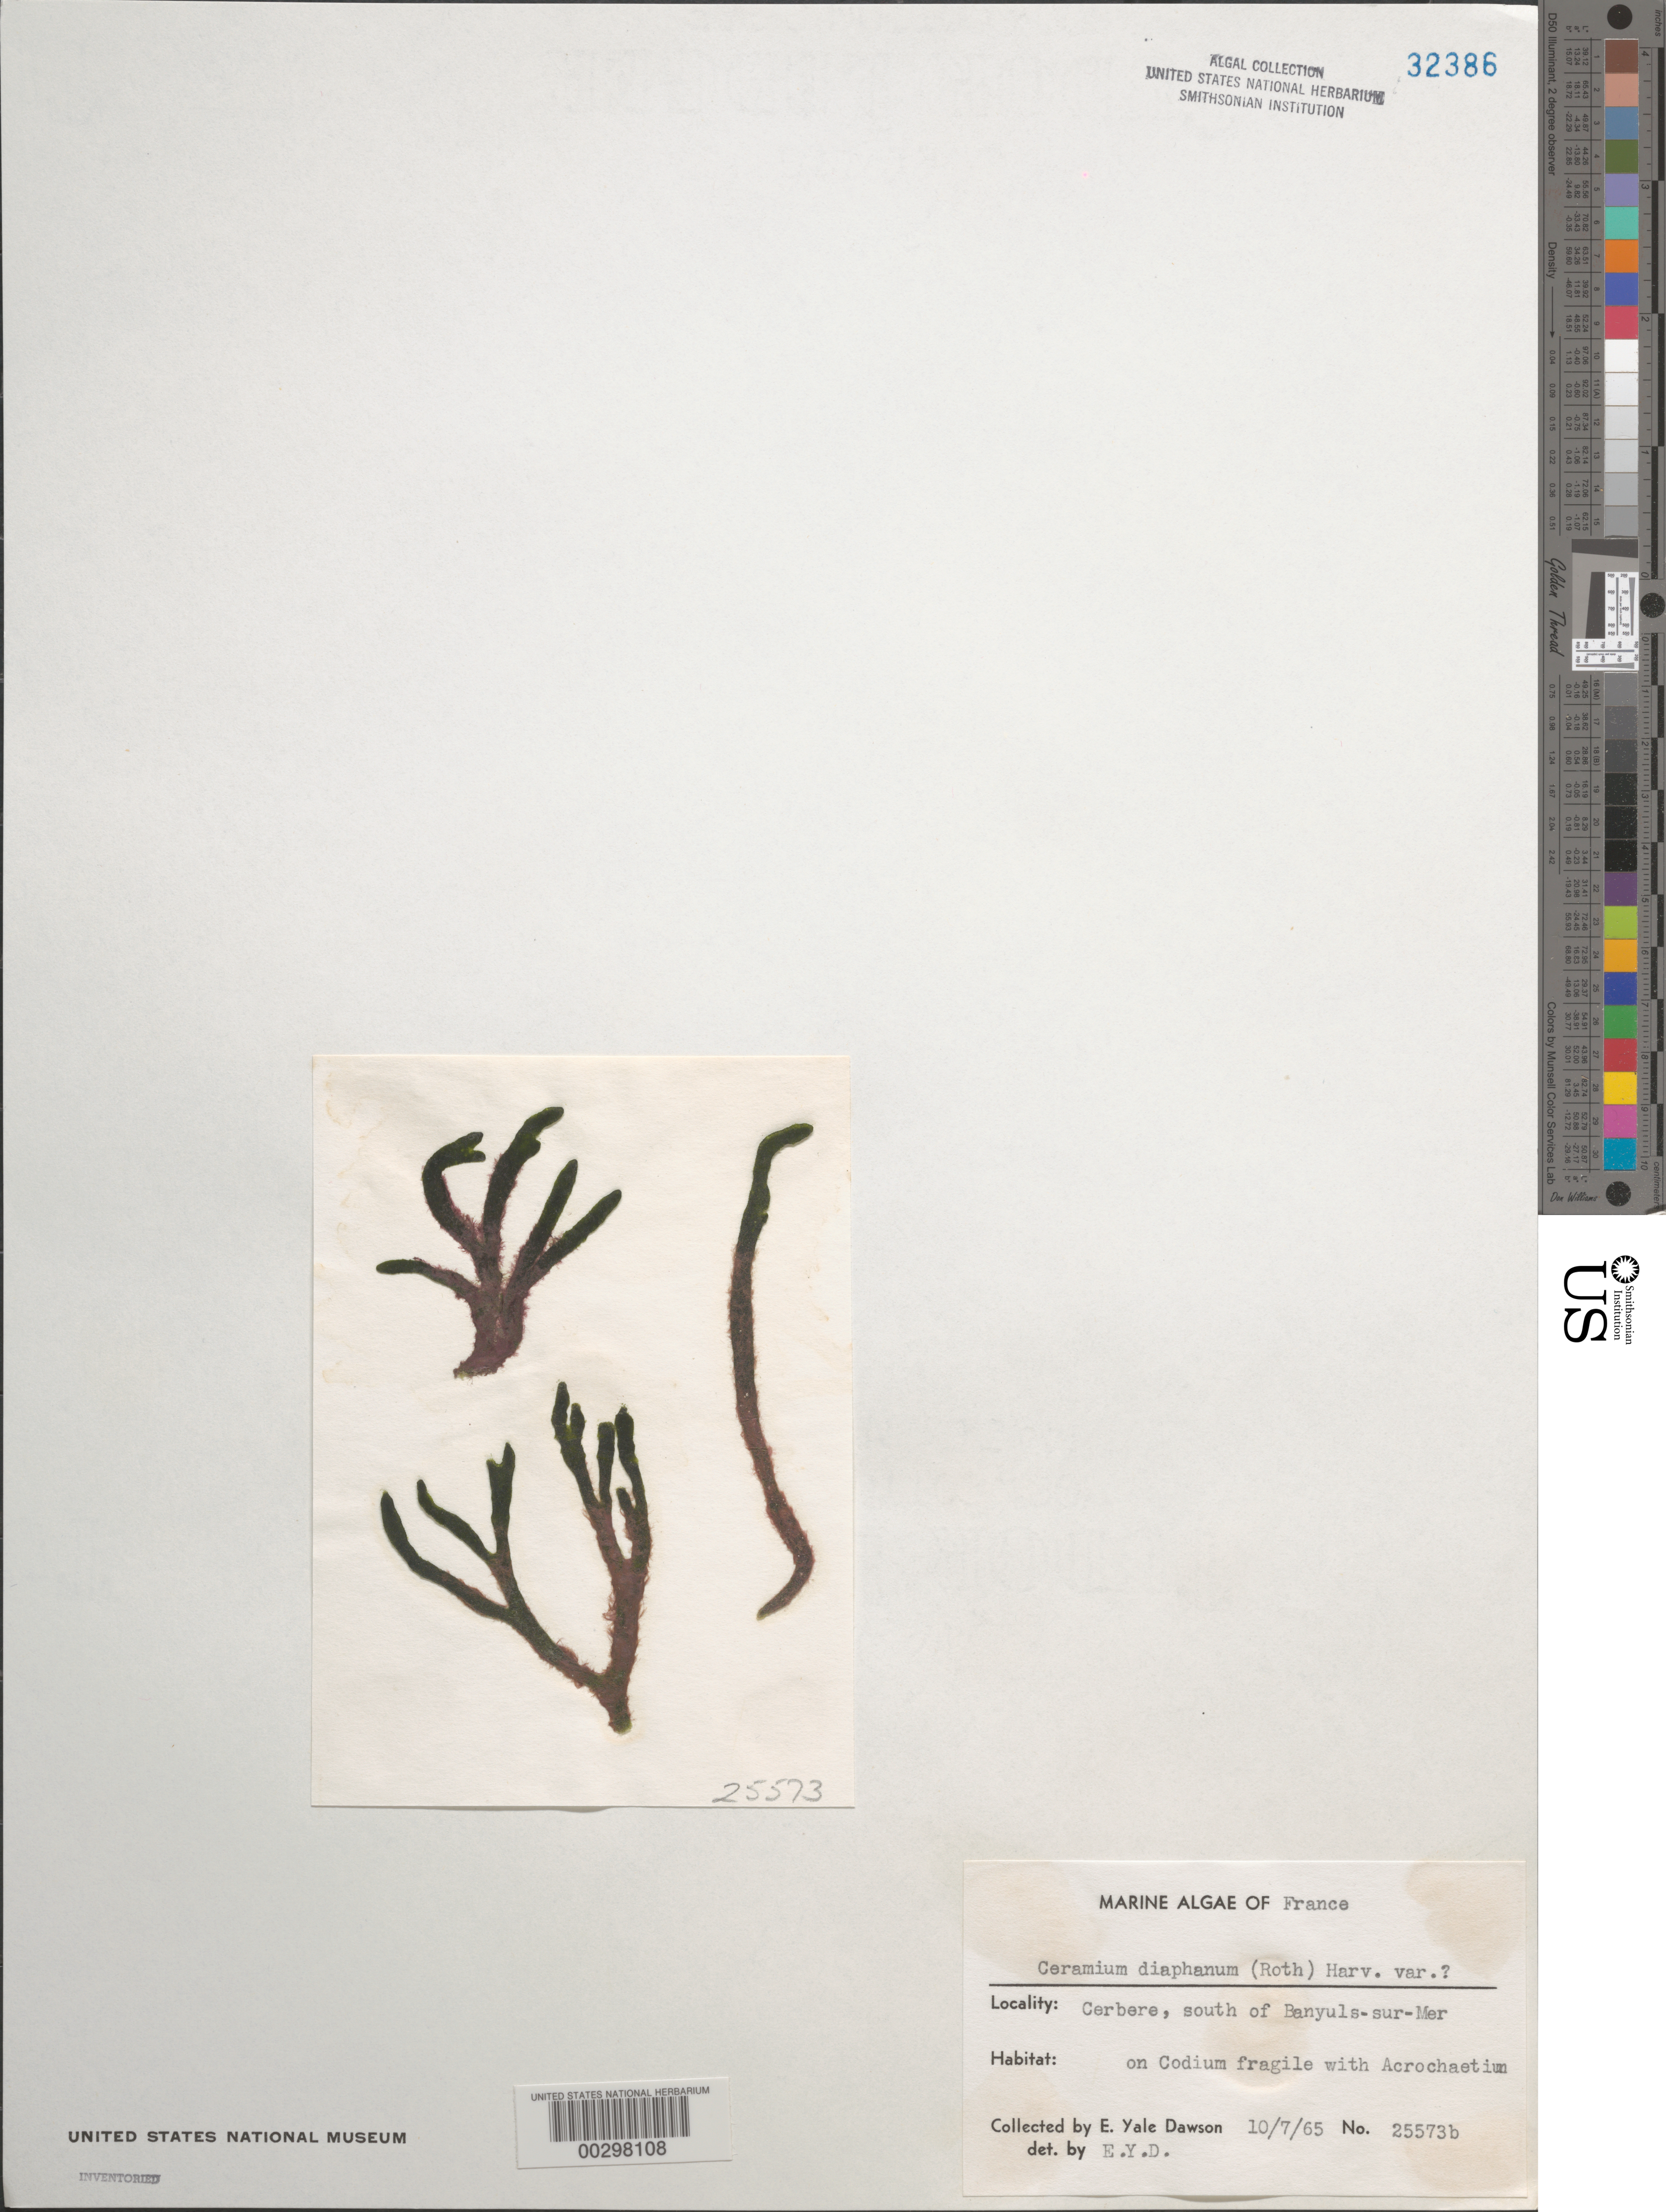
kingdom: Plantae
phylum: Rhodophyta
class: Florideophyceae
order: Ceramiales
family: Ceramiaceae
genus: Ceramium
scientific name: Ceramium diaphanum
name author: (Lightf.) Roth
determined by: Dawson, E. Y.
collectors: E. Y. Dawson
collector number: EYD 25573b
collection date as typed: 07 Oct 1965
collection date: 1965-10-07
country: France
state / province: Occitanie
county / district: Pyrénées-Orientales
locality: Cerbere, south of Banyuls-sur-Mer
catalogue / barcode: US 32386